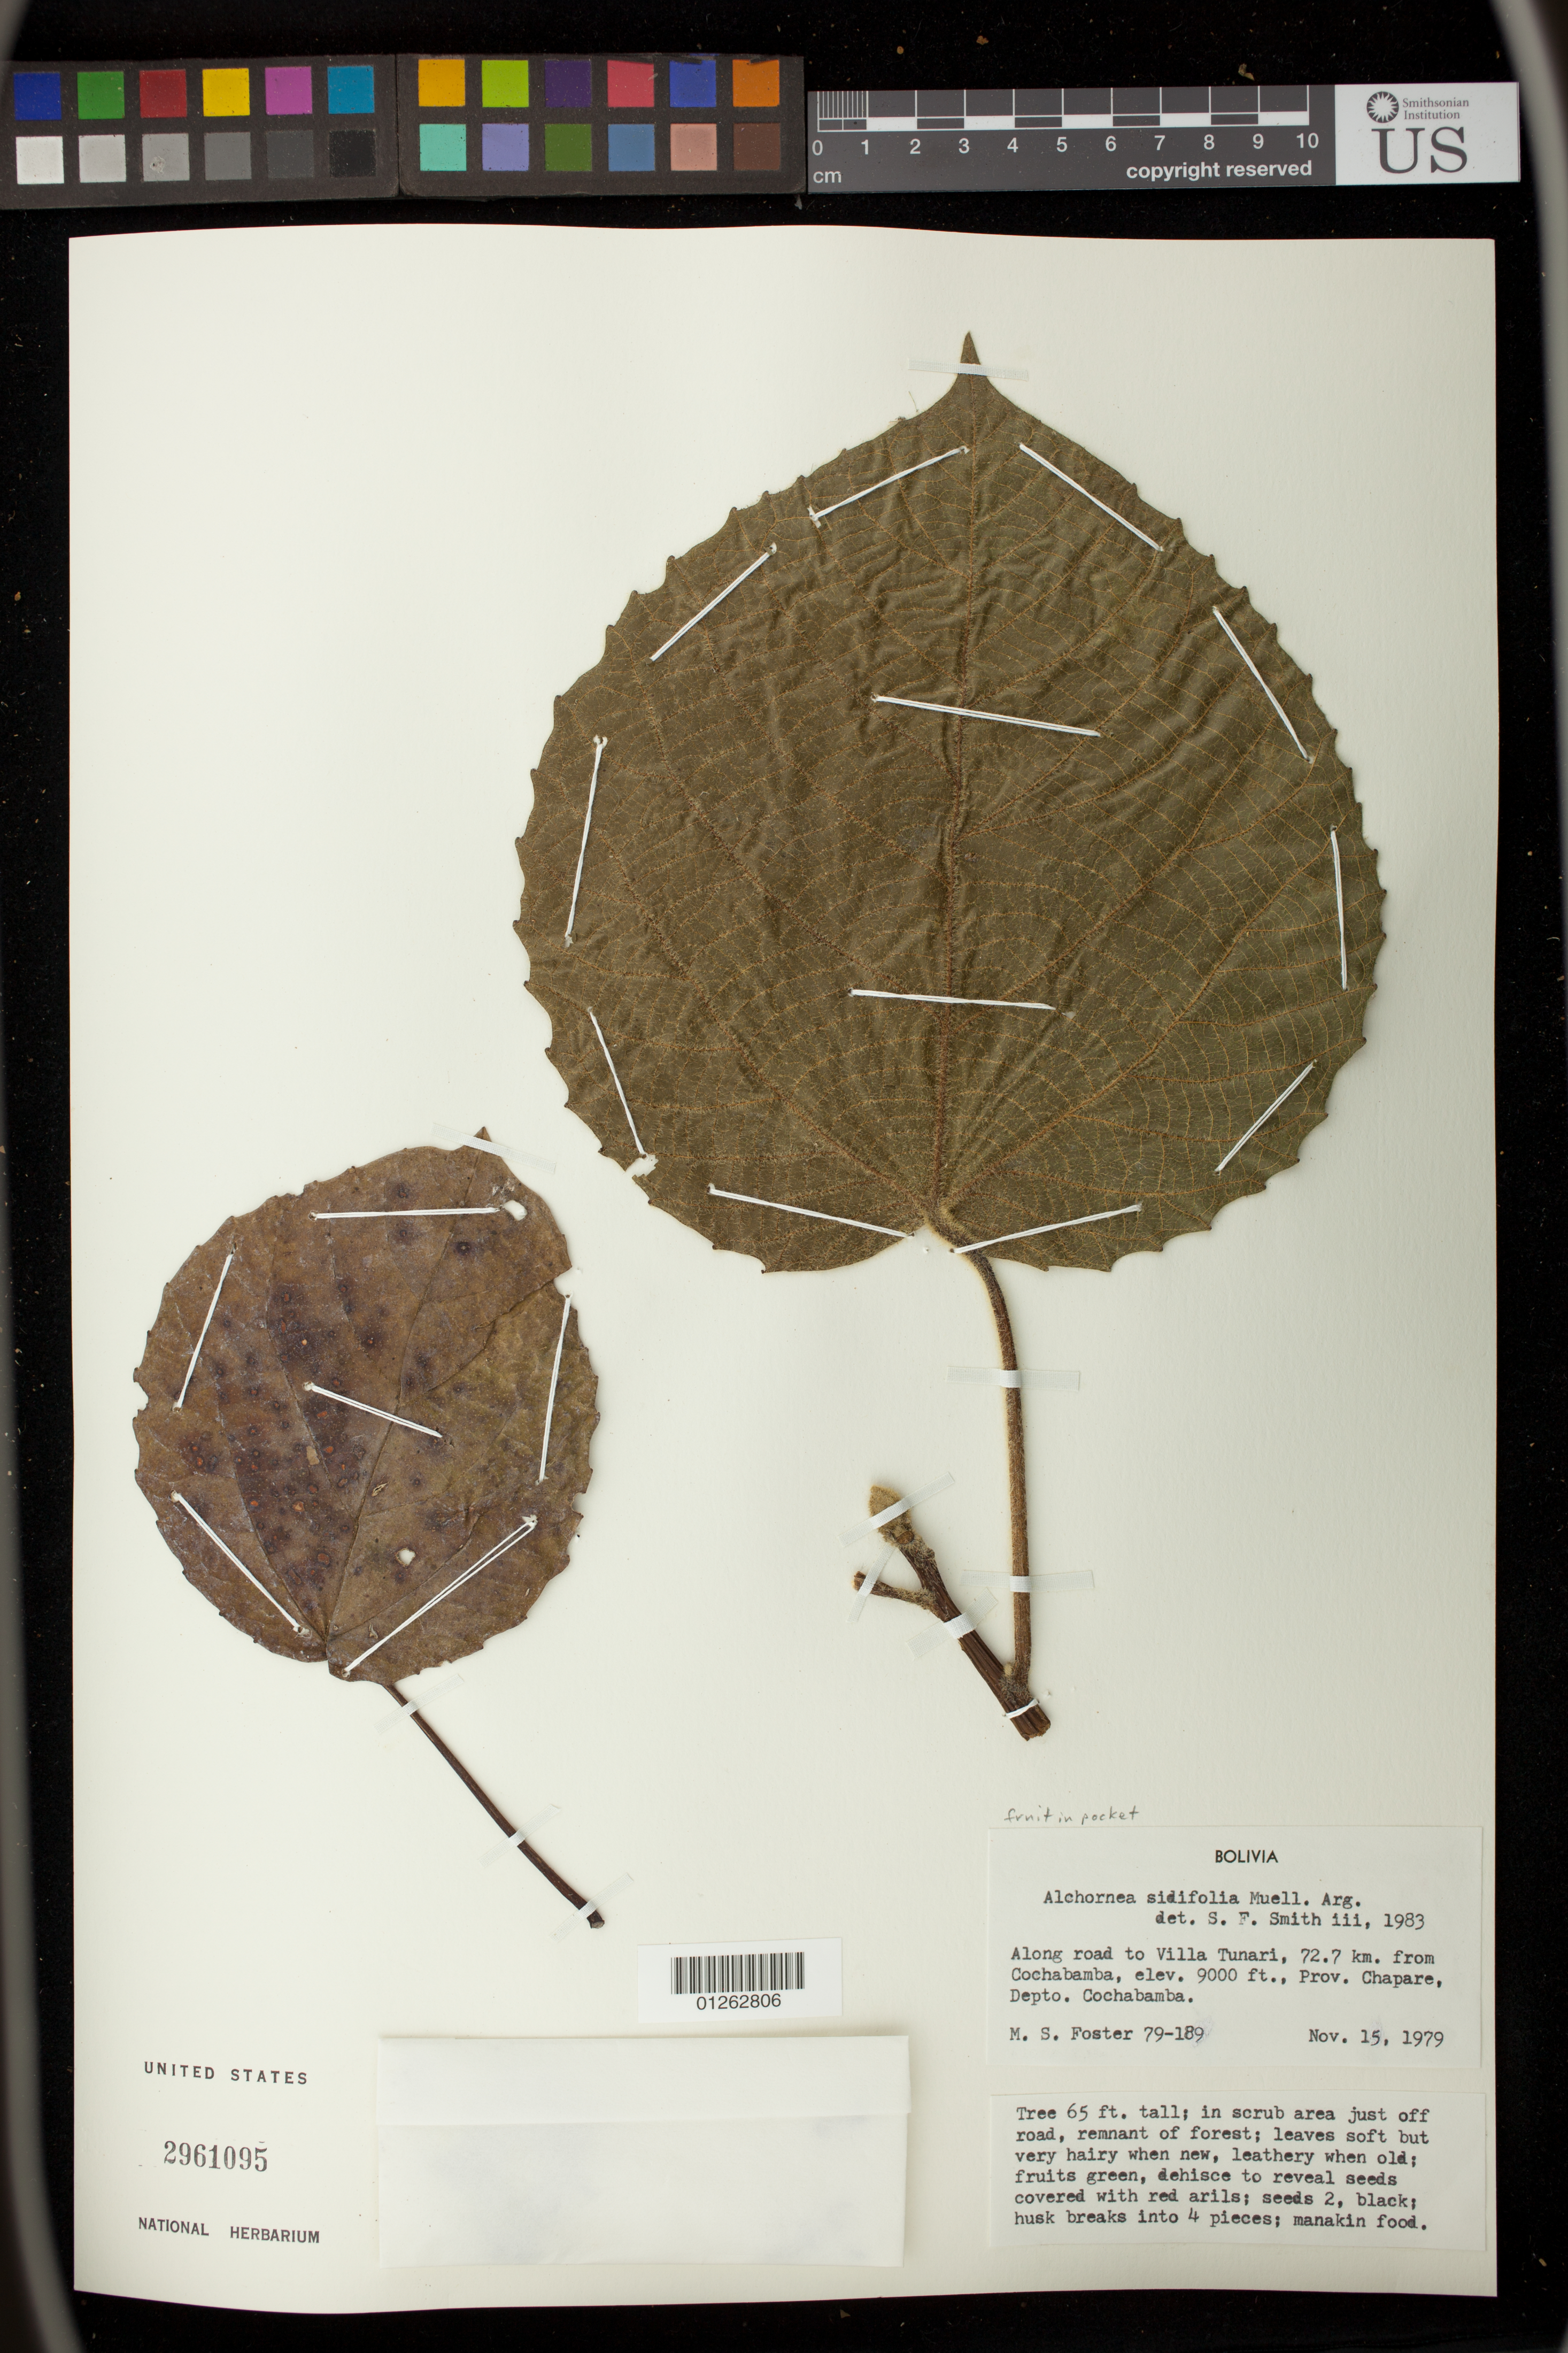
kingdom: Plantae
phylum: Tracheophyta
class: Magnoliopsida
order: Malpighiales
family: Euphorbiaceae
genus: Alchornea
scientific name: Alchornea sidifolia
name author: Müll. Arg.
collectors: M. Foster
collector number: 79-189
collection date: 1979-11-15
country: Bolivia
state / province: Cochabamba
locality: Along road to Villa Tunari, 72.7 km. from Cochabamba, Prov. Chapare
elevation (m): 2743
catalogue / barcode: US 2961095